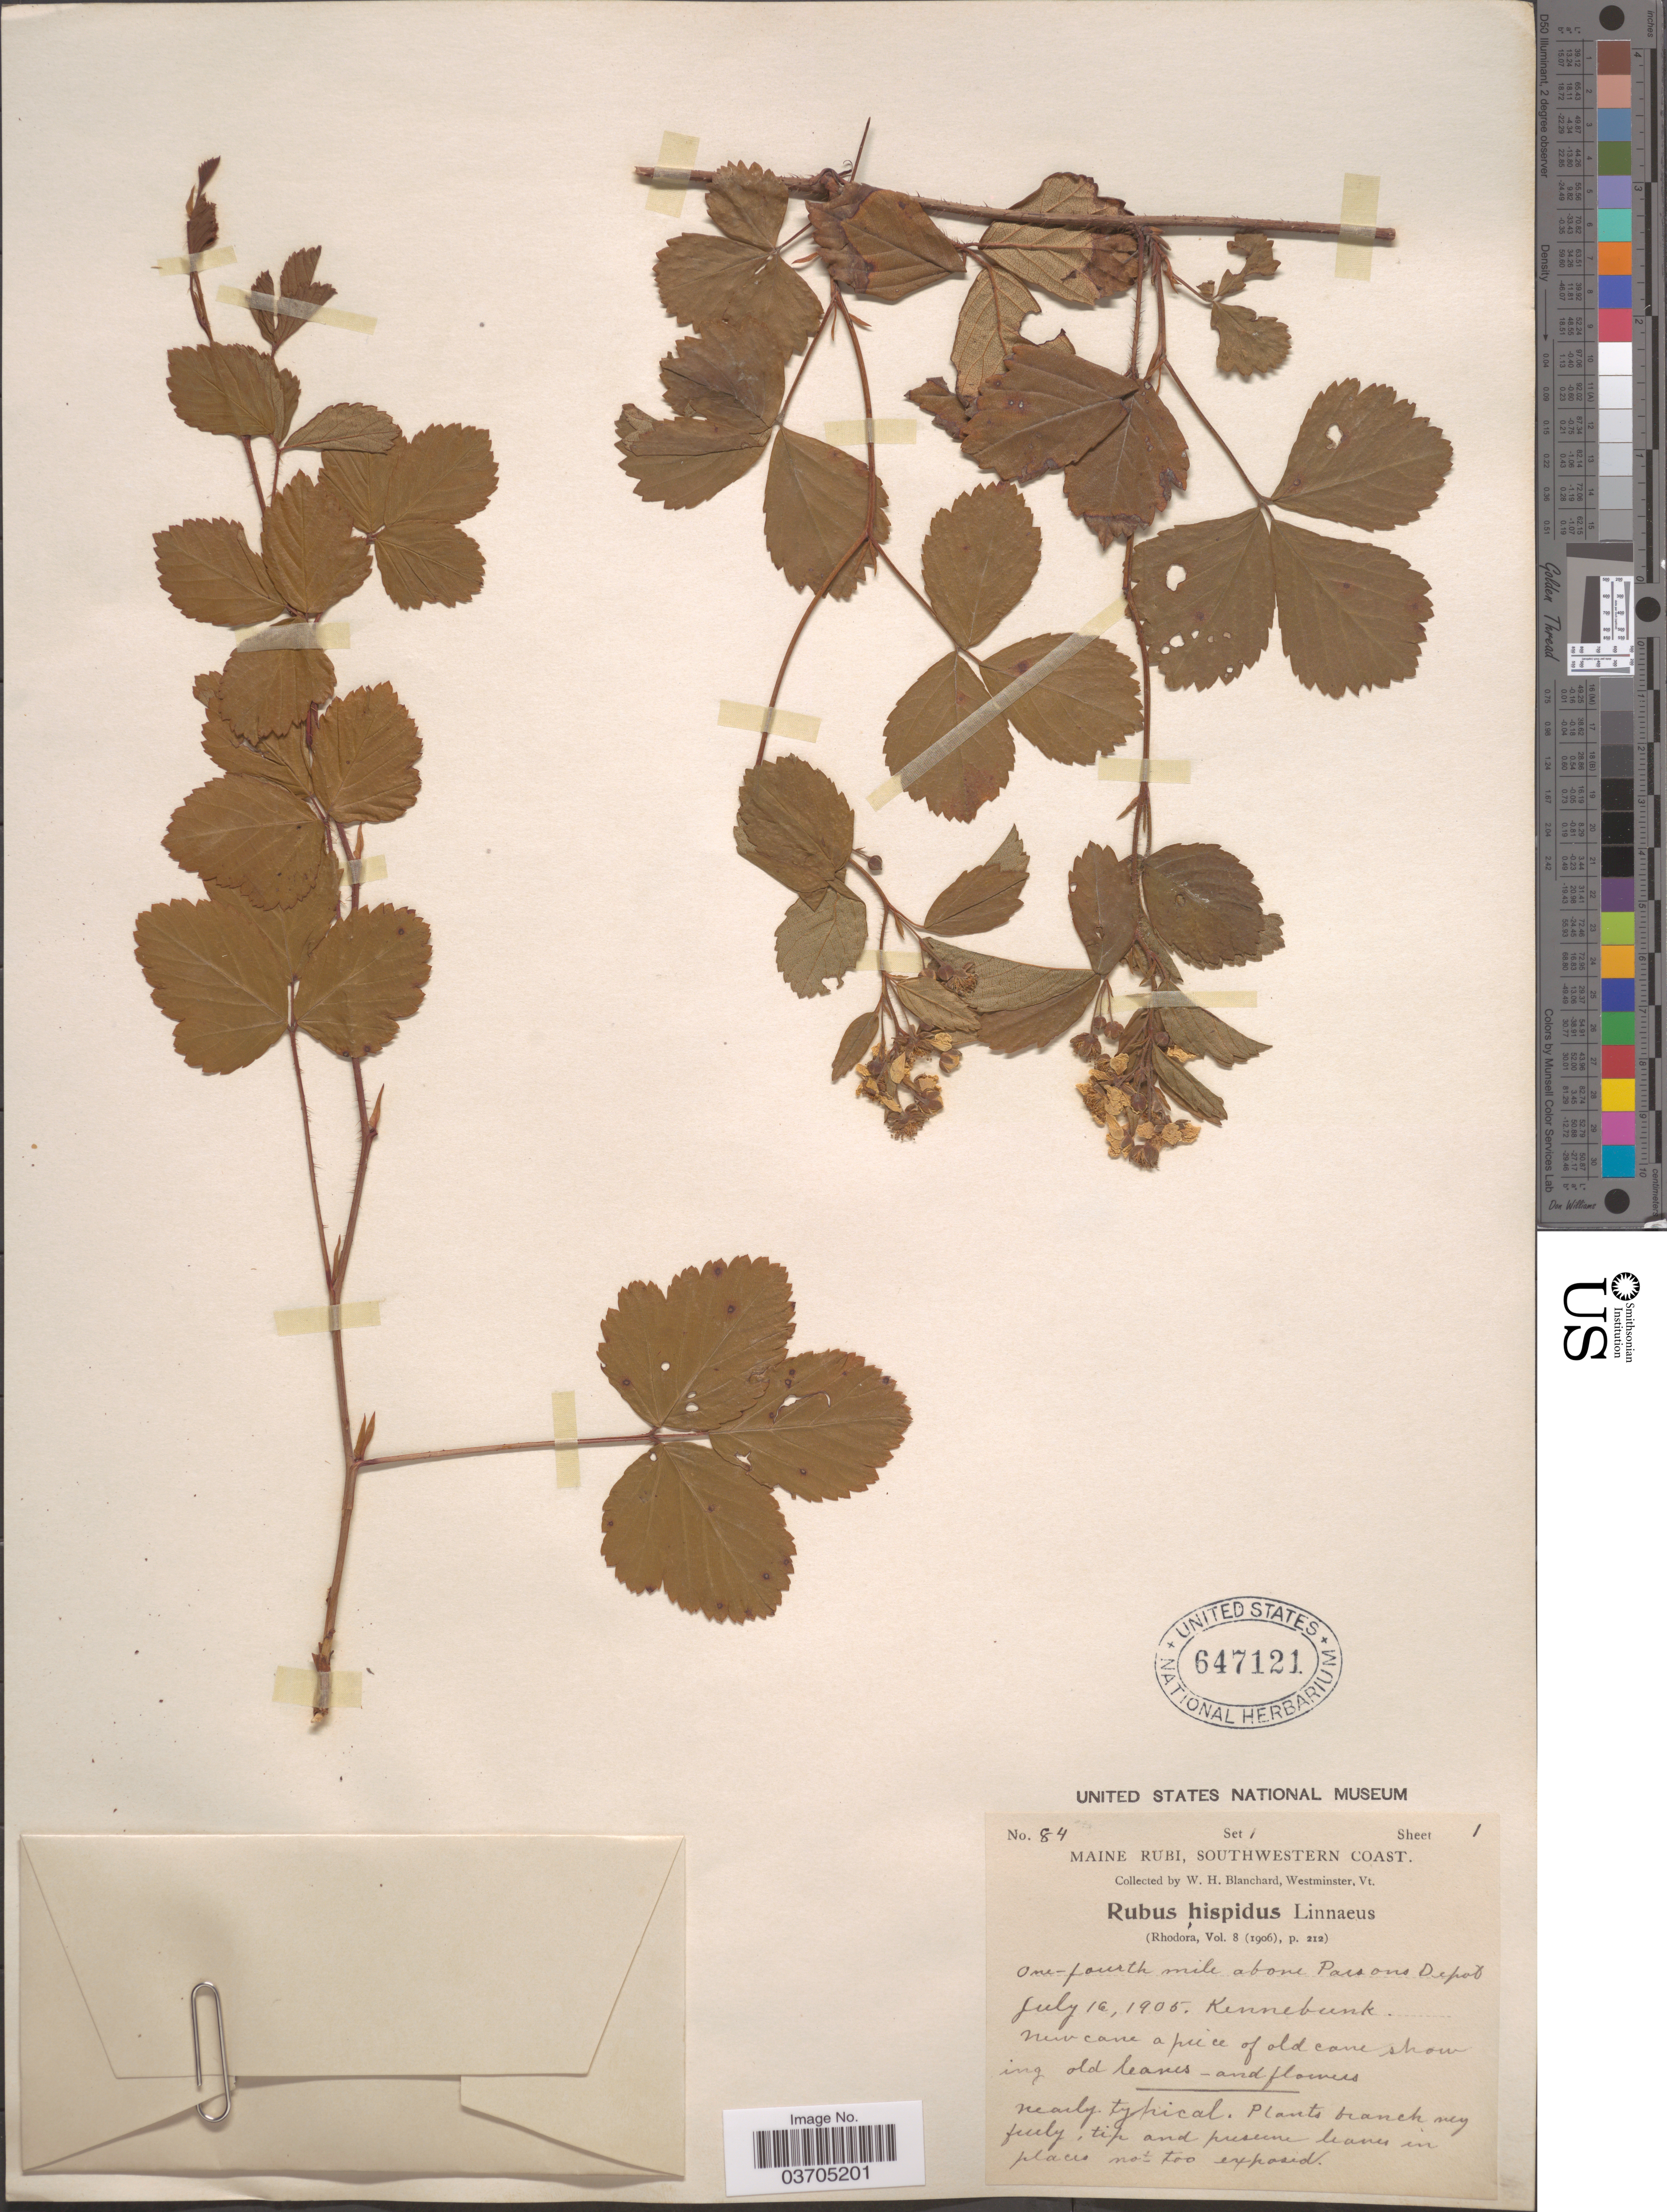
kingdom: Plantae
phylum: Tracheophyta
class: Magnoliopsida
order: Rosales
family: Rosaceae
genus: Rubus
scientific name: Rubus hispidus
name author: L.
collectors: W. H. Blanchard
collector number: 84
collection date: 1905-07-16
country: United States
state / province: Maine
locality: Southwestern Coast. One-foruth mile above Pass ons Depot. Kennebunk.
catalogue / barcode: US 647121